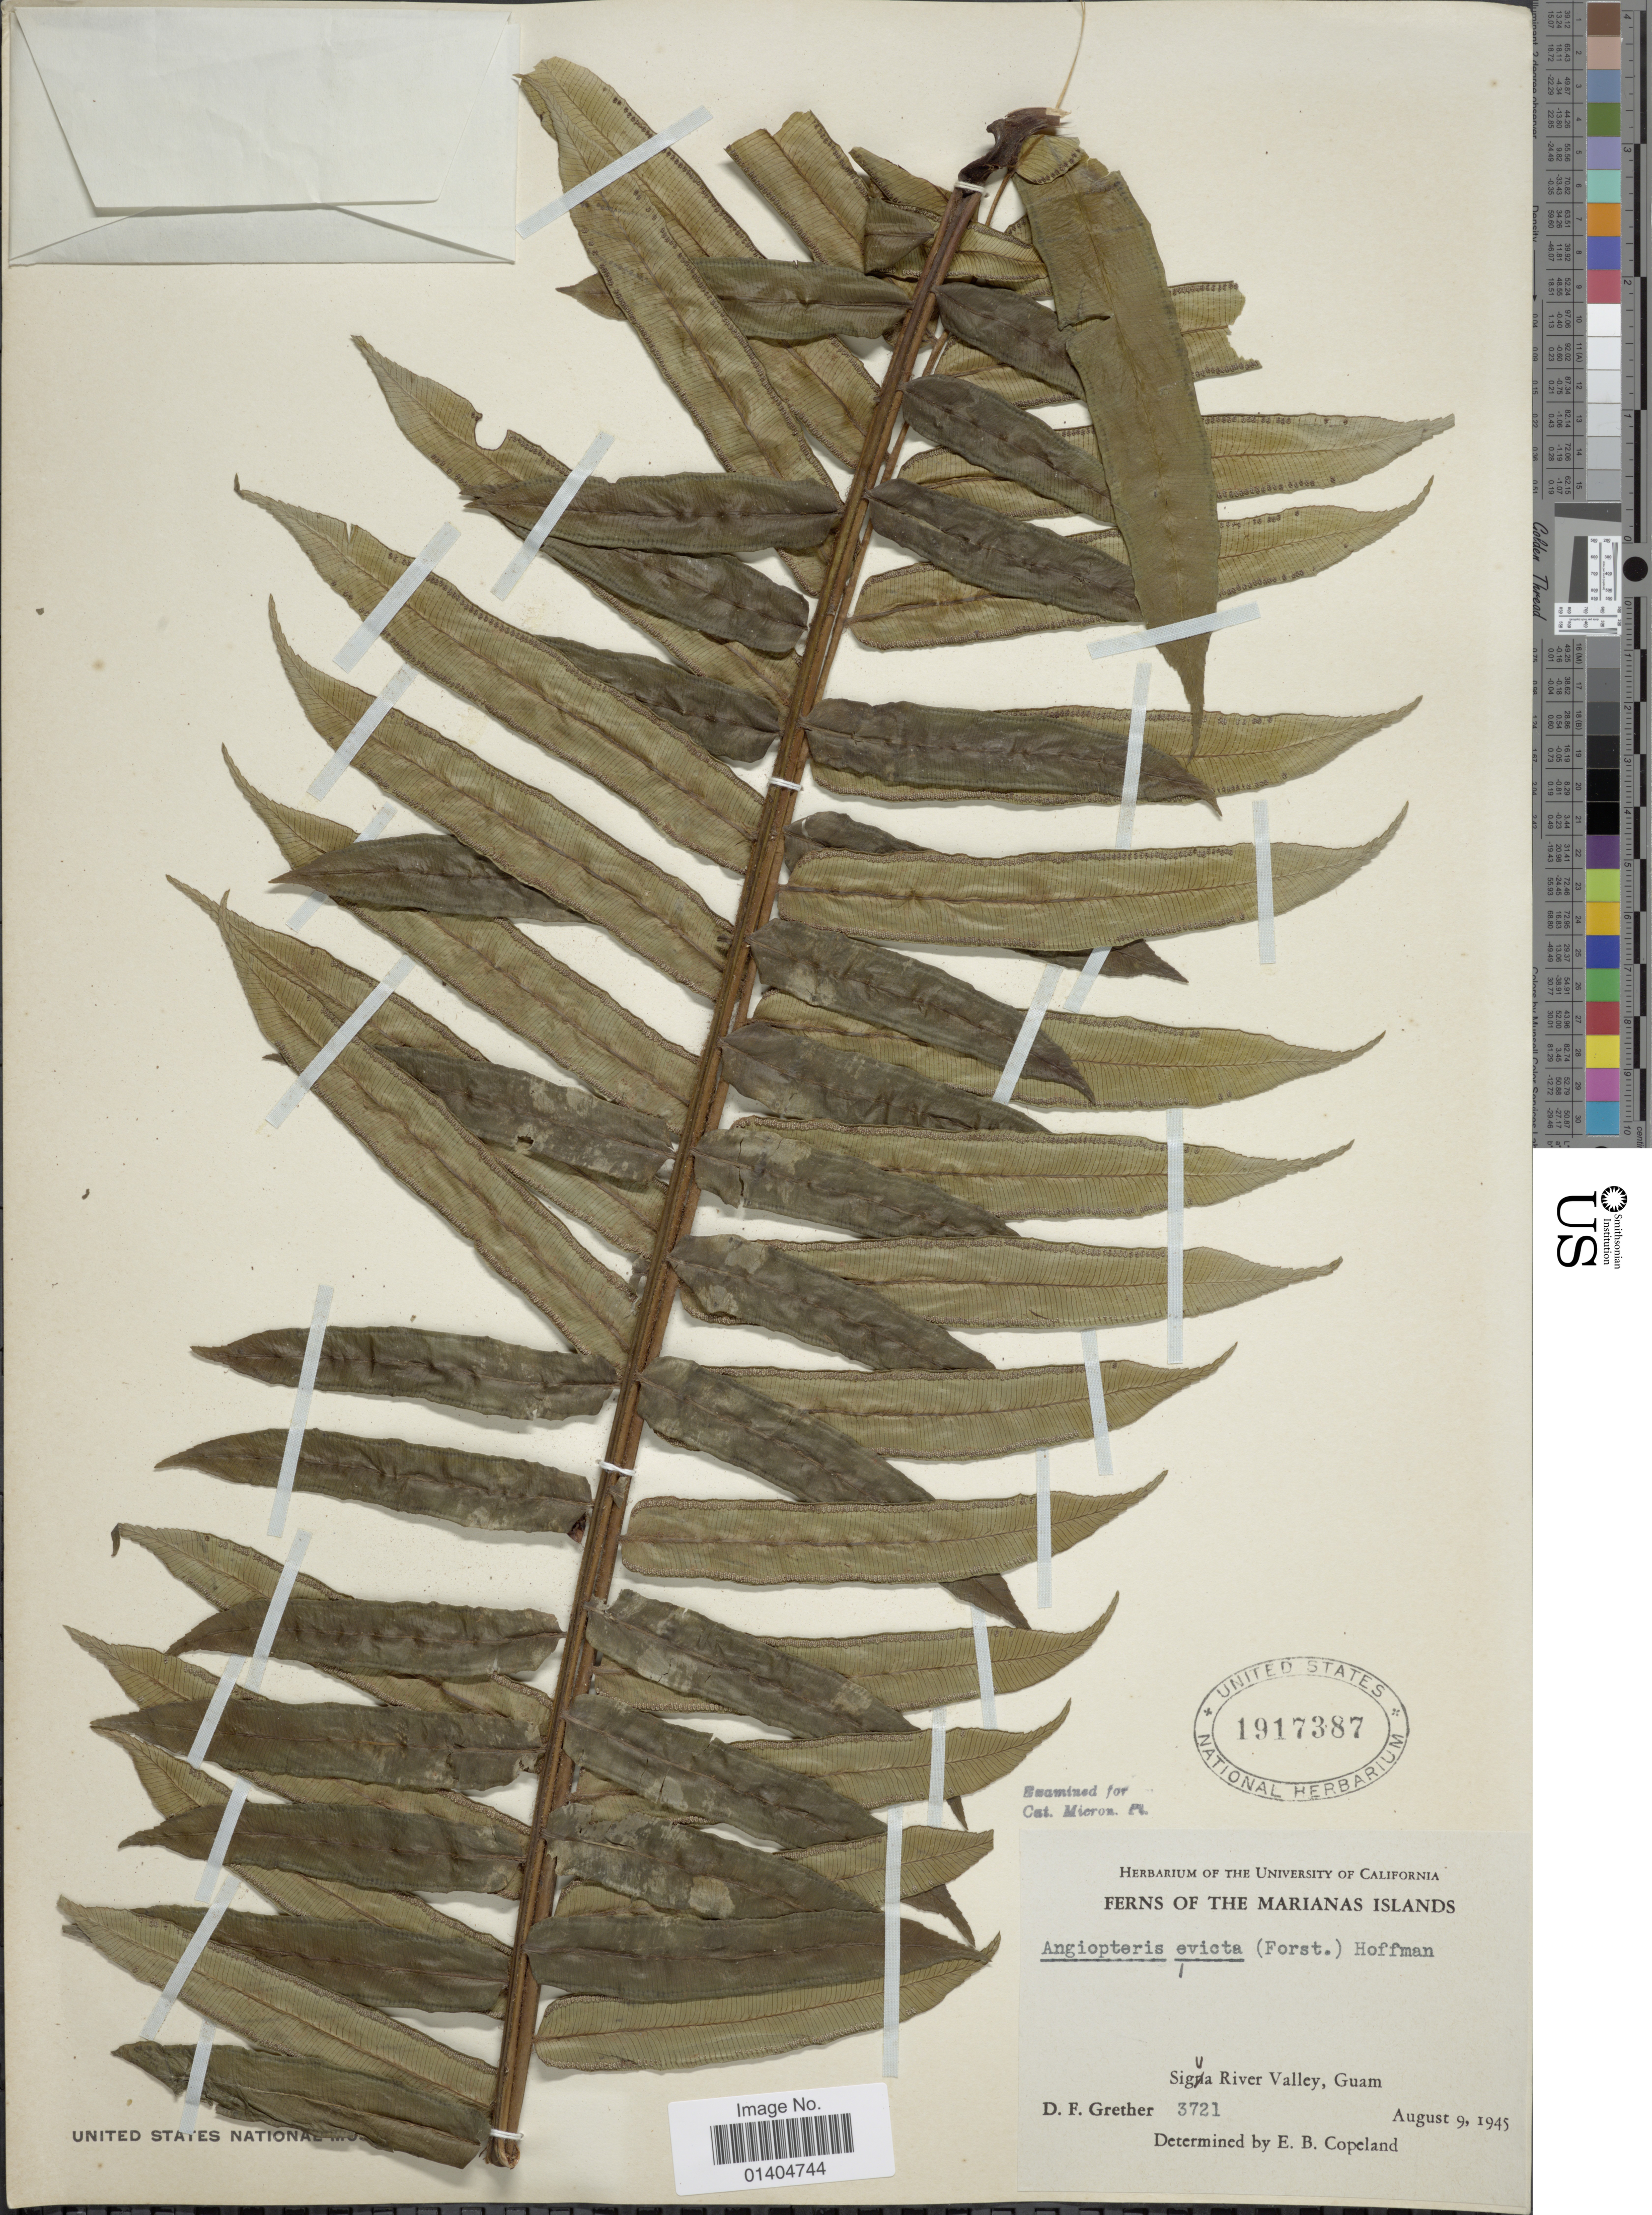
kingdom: Plantae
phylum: Tracheophyta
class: Polypodiopsida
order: Marattiales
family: Marattiaceae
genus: Angiopteris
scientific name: Angiopteris evecta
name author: (G. Forst.) Hoffm.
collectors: D. F. Grether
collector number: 3721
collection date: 1945-09-09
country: Guam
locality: Sigua River Valley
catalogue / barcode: US 1917387